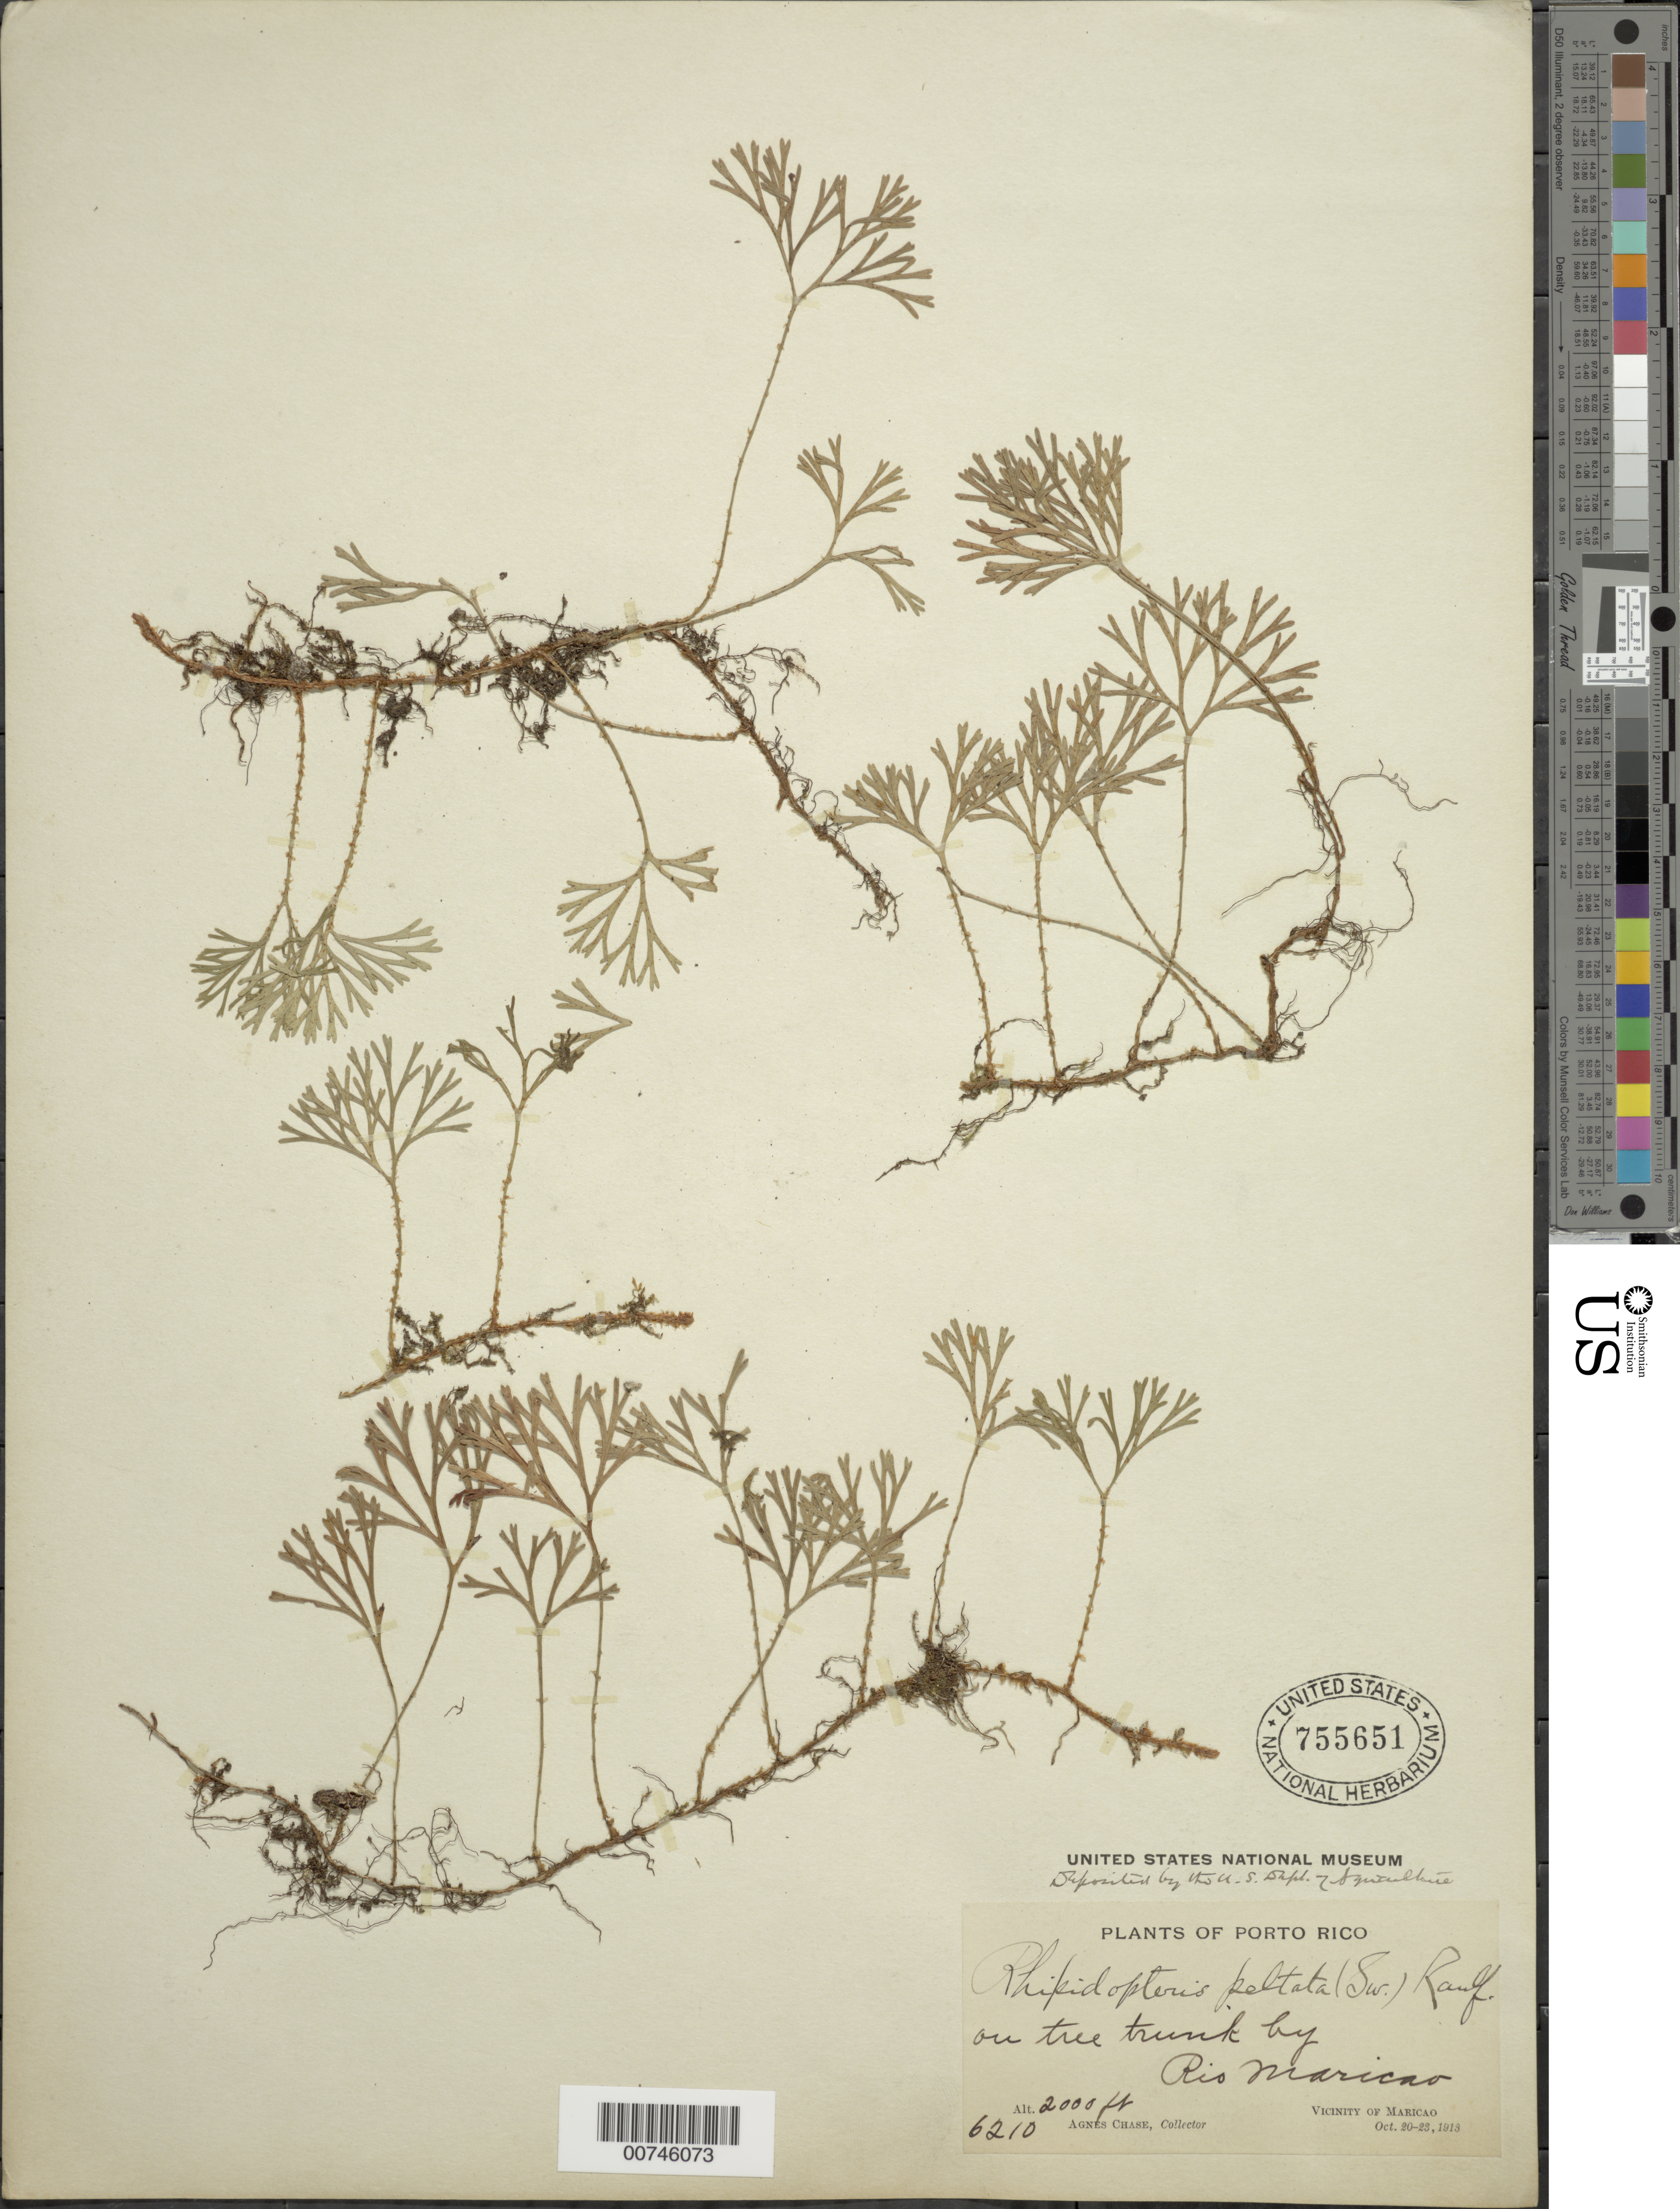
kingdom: Plantae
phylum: Tracheophyta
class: Polypodiopsida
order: Polypodiales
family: Dryopteridaceae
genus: Elaphoglossum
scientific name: Elaphoglossum peltatum f. peltatum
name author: (Sw.) Urb.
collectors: A. Chase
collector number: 6210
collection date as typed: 20 Oct 1913 to 23 Oct 1913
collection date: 1913-10-20/1913-10-23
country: Puerto Rico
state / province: Maricao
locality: Río Maricao, vicinity of Maricao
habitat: On tree trunk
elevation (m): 610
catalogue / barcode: US 755651